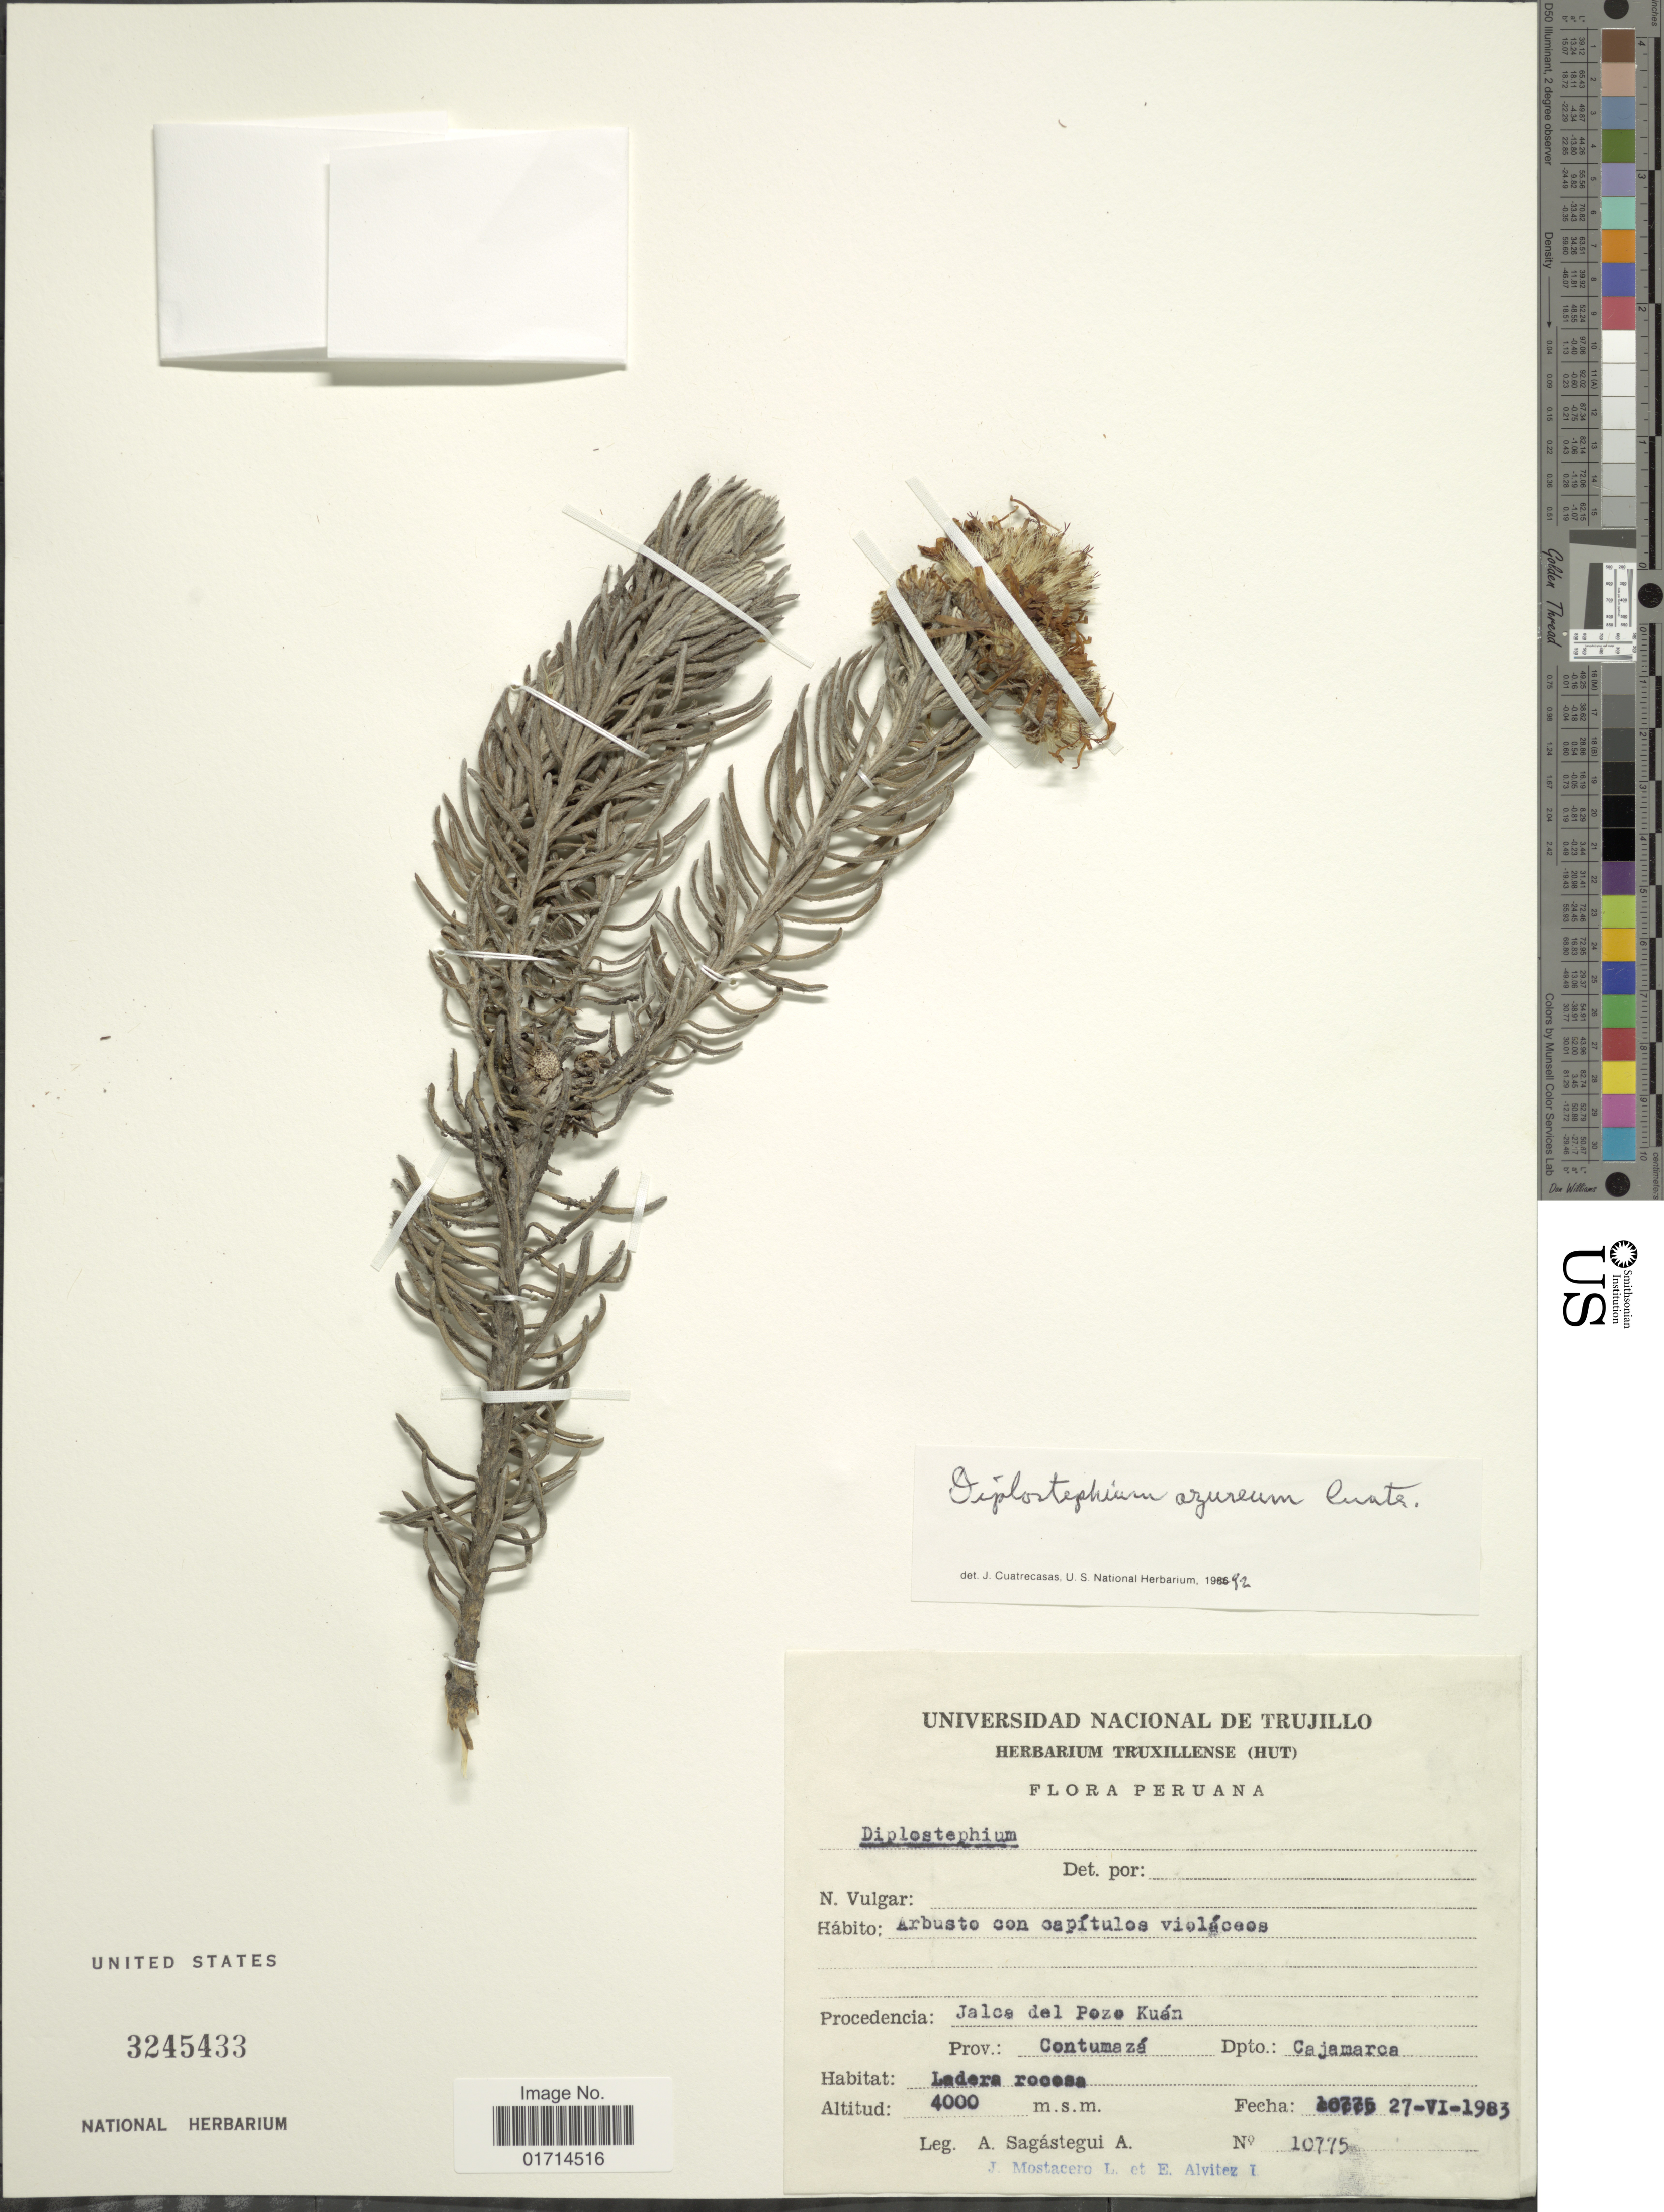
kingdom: Plantae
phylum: Tracheophyta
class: Magnoliopsida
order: Asterales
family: Asteraceae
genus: Diplostephium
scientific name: Diplostephium azureum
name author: Cuatrec.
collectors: A. Sagástegui A., J. Mostacero & E. Alvitez I.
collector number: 10775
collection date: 1983-06-27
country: Peru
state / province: Cajamarca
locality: Peruana, Procedencia: Jalca del Pozo Kuan, Prov. Contumaza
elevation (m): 4000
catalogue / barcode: US 3245433